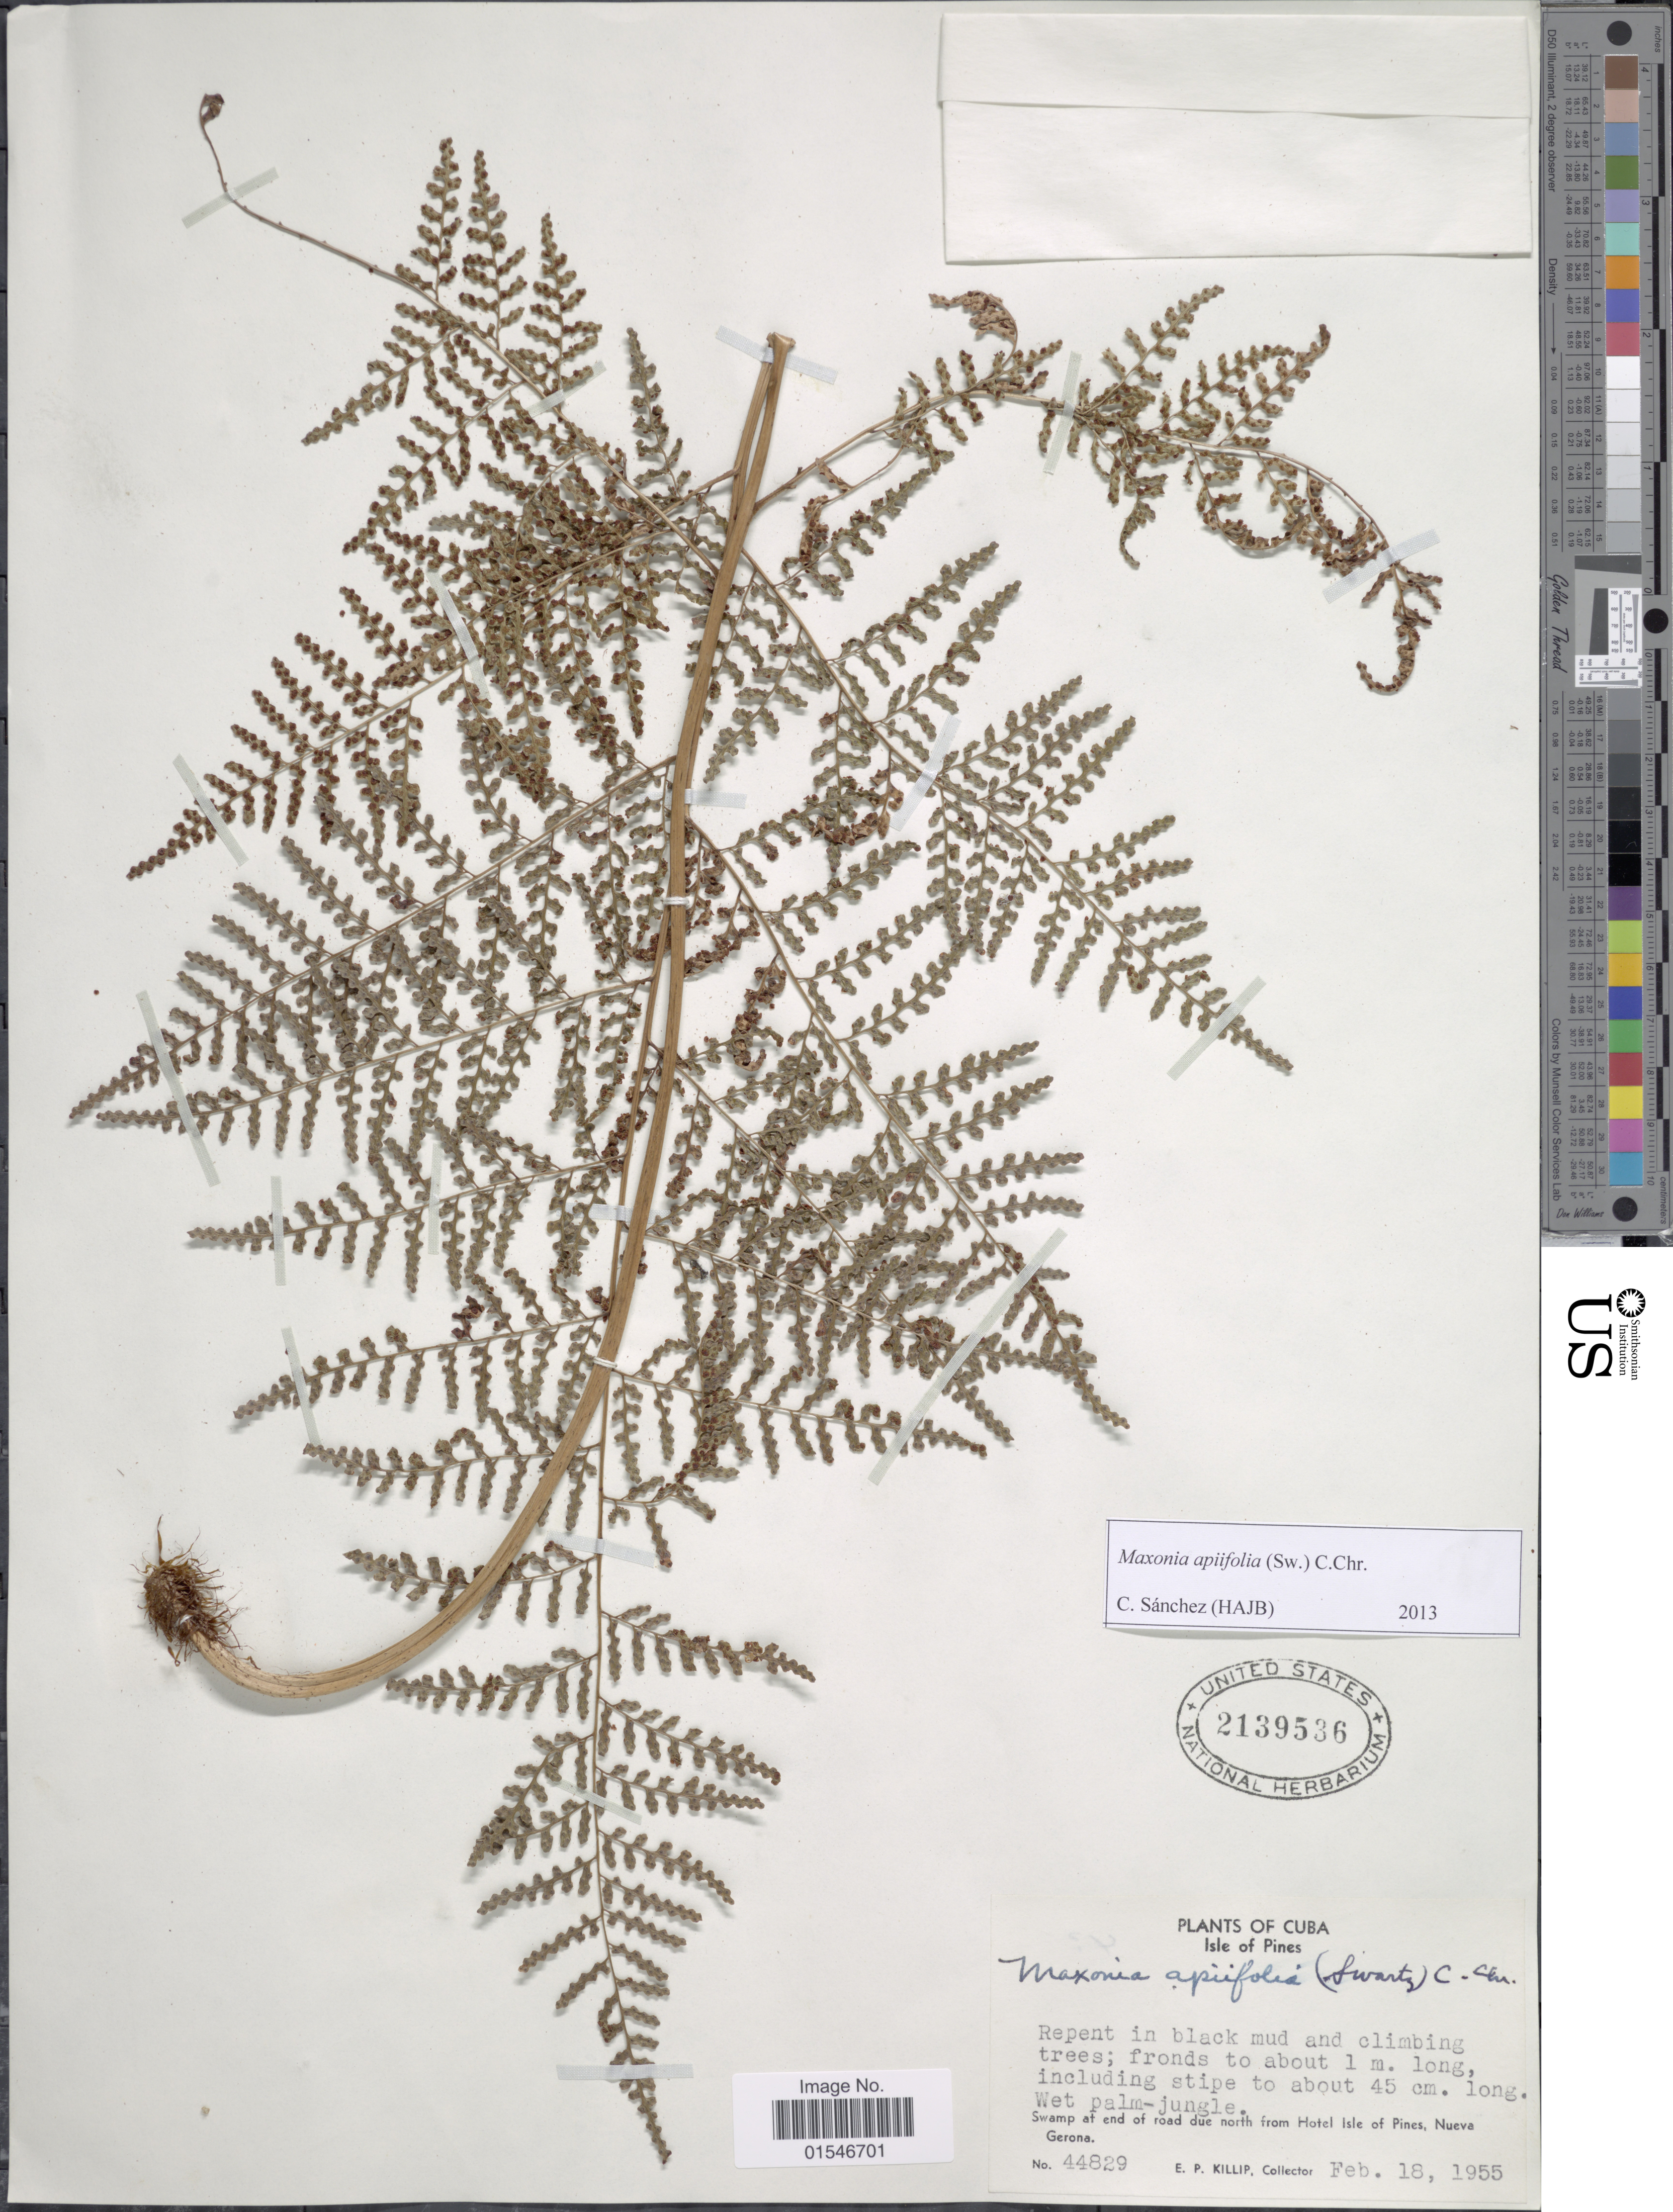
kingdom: Plantae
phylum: Tracheophyta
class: Polypodiopsida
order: Polypodiales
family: Dryopteridaceae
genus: Maxonia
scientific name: Maxonia apiifolia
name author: (Sw.) C. Chr.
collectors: E. P. Killip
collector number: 44829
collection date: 1955-02-18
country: Cuba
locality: Isle of Pines. Swamp at end of road due north from Hotel Isle of Pines, Nueva Gerona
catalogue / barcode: US 2139536